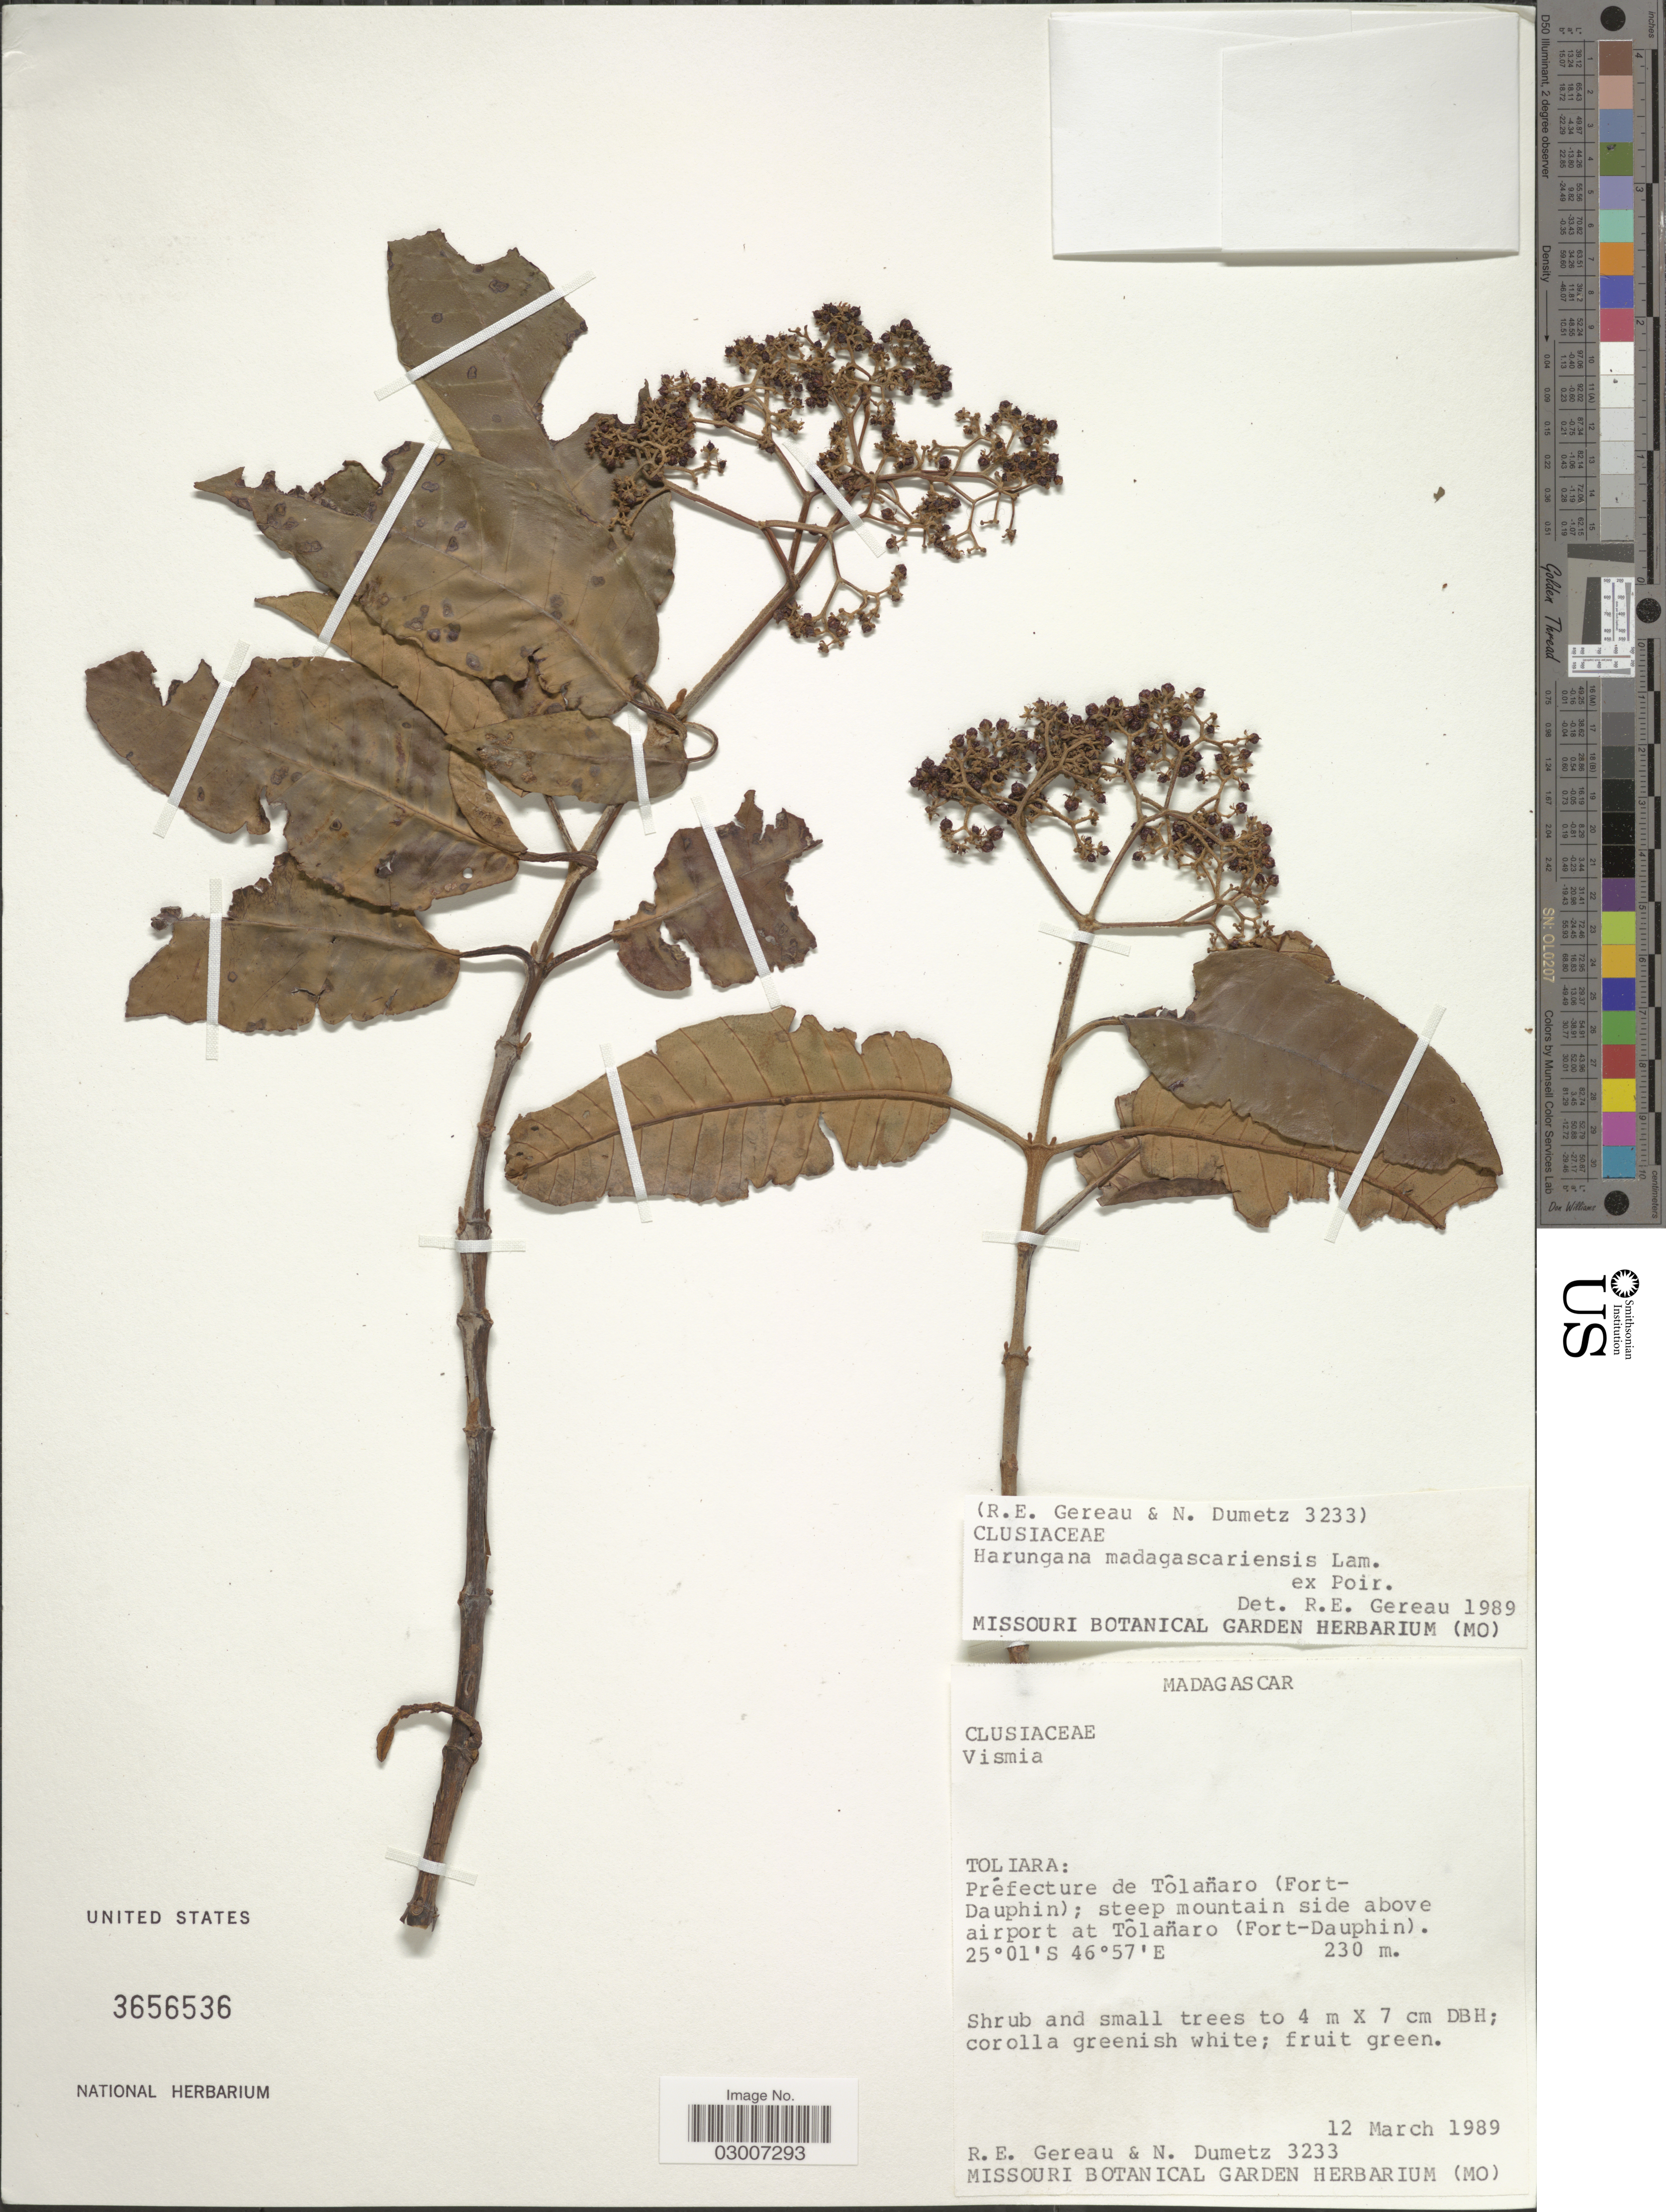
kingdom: Plantae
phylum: Tracheophyta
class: Magnoliopsida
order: Malpighiales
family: Hypericaceae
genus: Harungana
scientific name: Harungana madagascariensis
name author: Lam. ex Poir.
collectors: R. Gereau & N. Dumetz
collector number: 3233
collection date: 1989-03-12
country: Madagascar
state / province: Anosy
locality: Toliara: Préfecture de Tôlañaro (Fort-Dauphin); steep mountain side above airport at Tôlañaro (Fort-Dauphin).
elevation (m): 230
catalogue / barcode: US 3656536